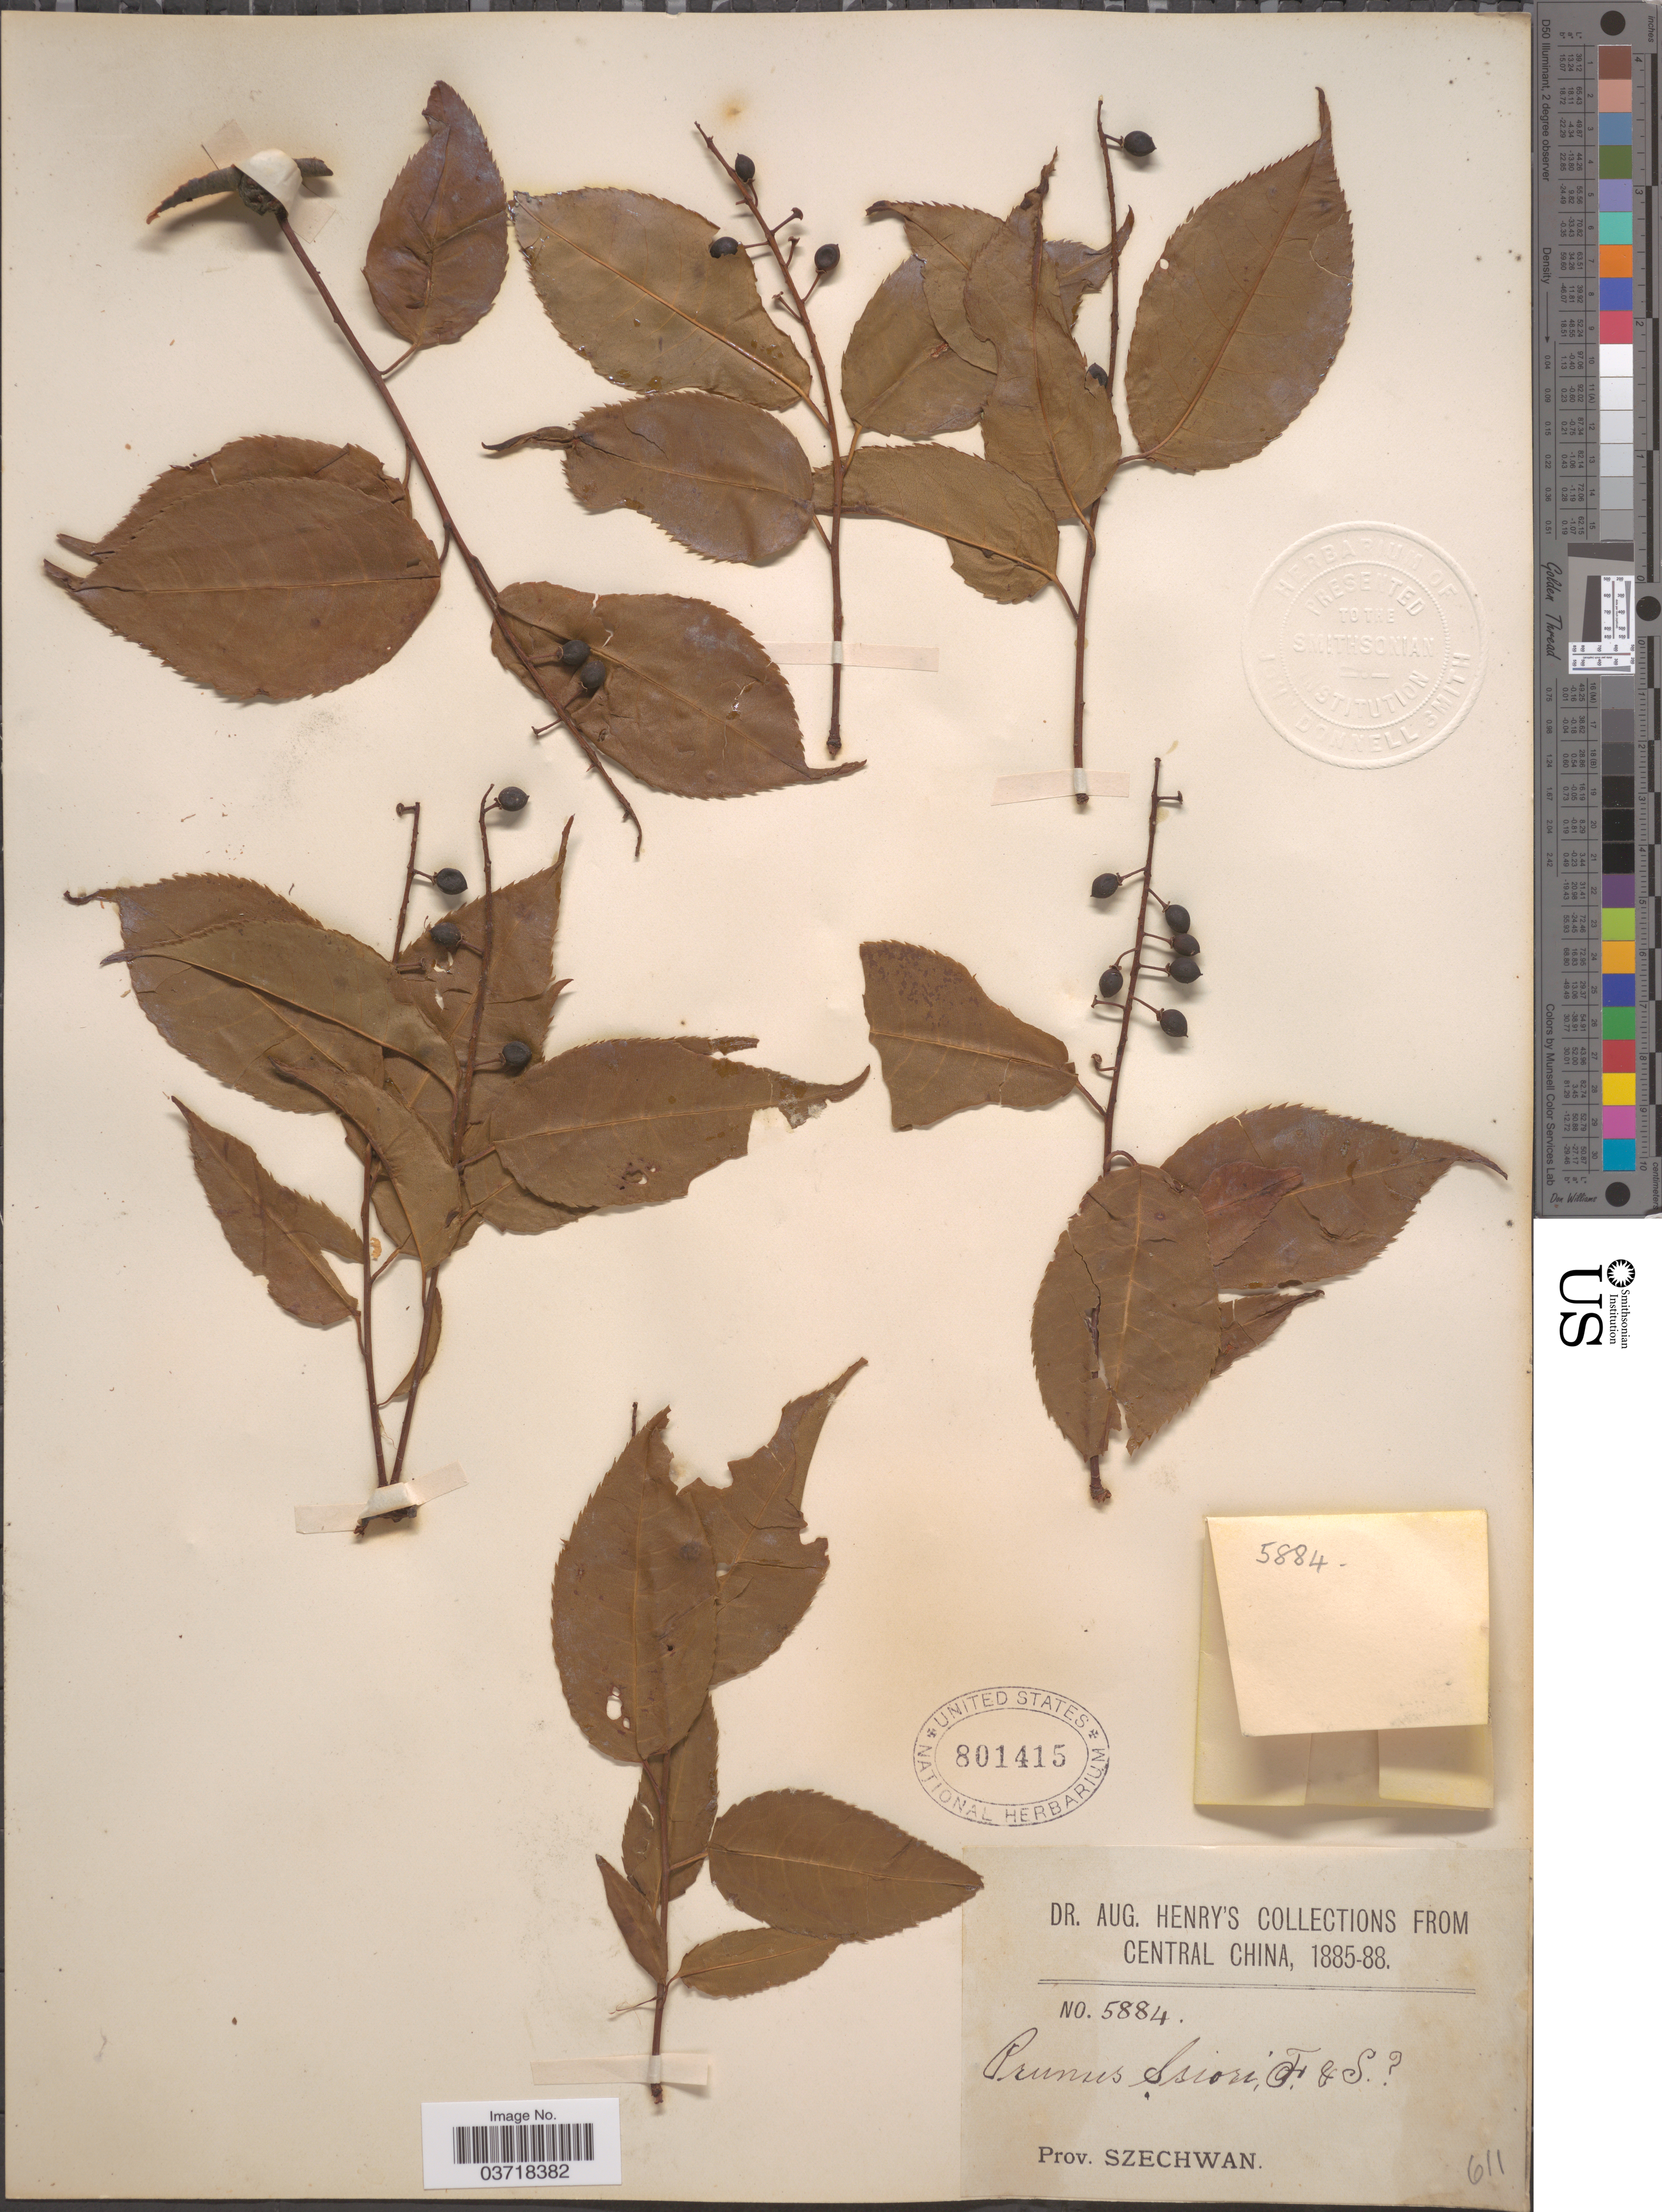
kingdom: Plantae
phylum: Tracheophyta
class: Magnoliopsida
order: Rosales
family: Rosaceae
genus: Prunus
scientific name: Prunus ssiori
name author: F. Schmidt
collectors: A. Henry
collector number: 5884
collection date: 1885/1888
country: China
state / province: Sichuan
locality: Central China. Prov. Szechwan.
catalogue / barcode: US 801415